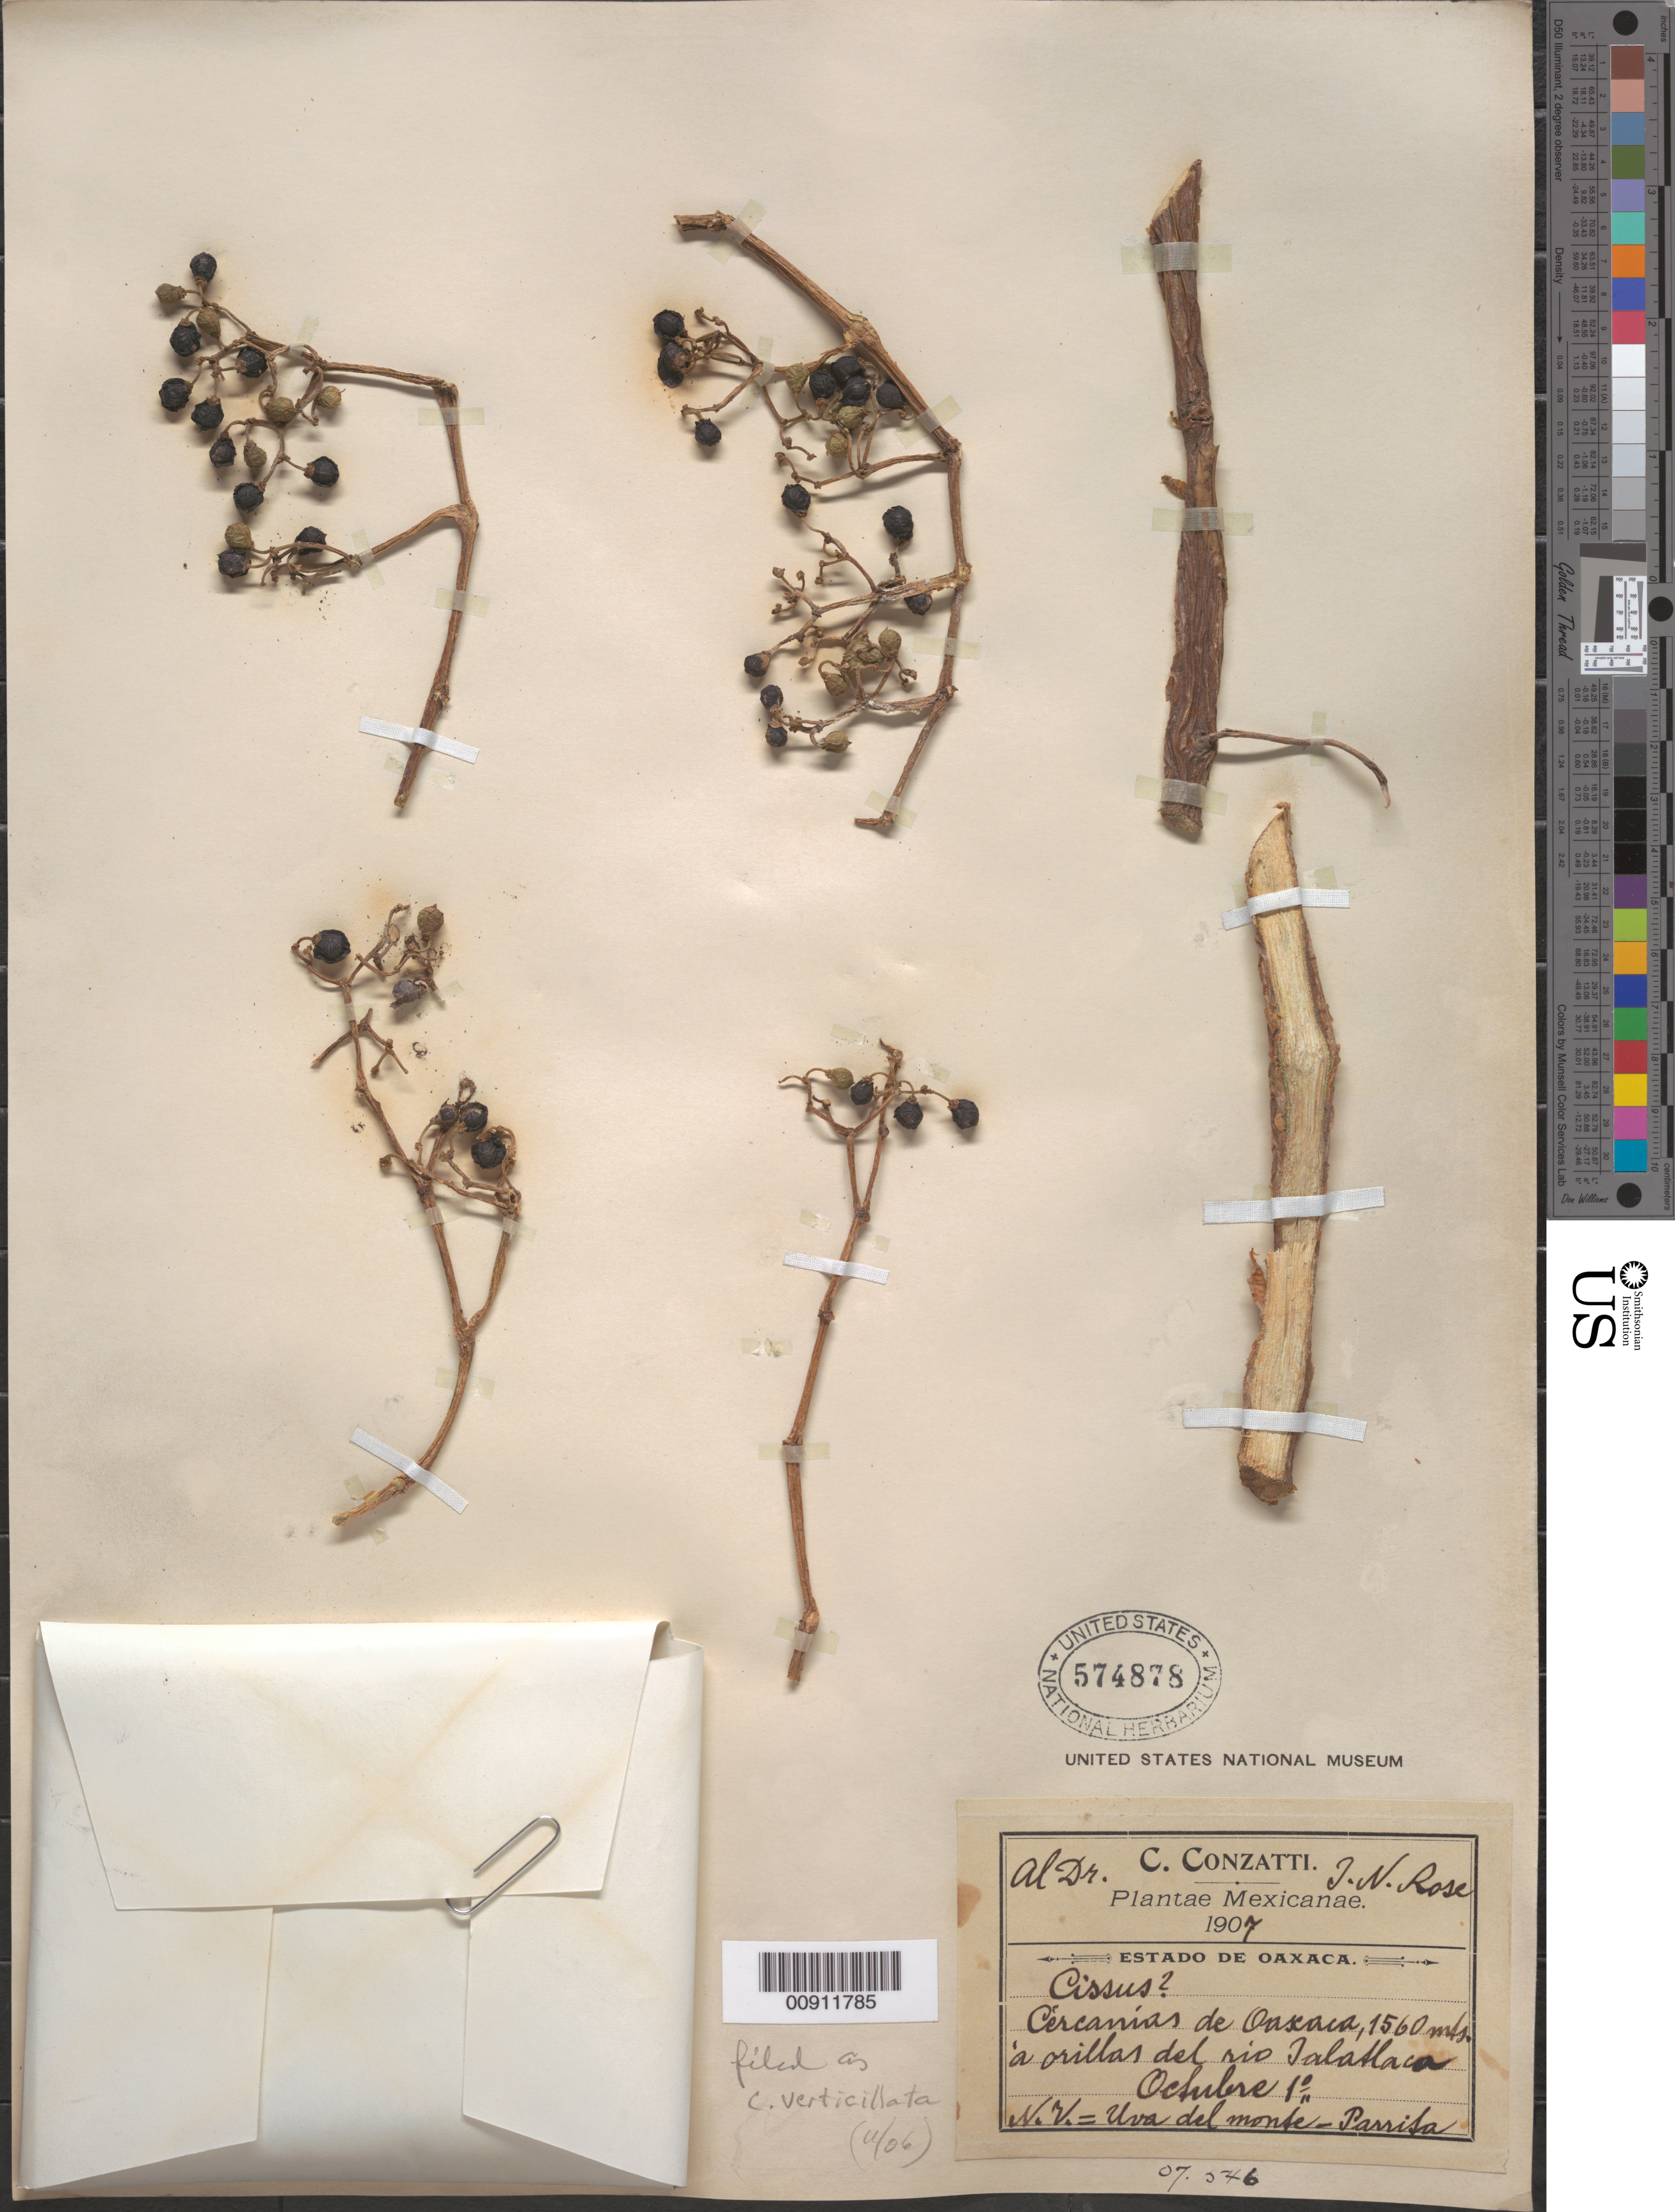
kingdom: Plantae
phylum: Tracheophyta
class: Magnoliopsida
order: Vitales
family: Vitaceae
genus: Cissus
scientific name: Cissus verticillata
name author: (L.) Nicolson & C.E. Jarvis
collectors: C. Conzatti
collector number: Green House No. 07.546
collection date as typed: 01 Oct 1907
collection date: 1907-10-01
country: Mexico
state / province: Oaxaca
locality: Cercanias de Oaxaca a orillas del río Jalatlaco.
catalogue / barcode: US 574878